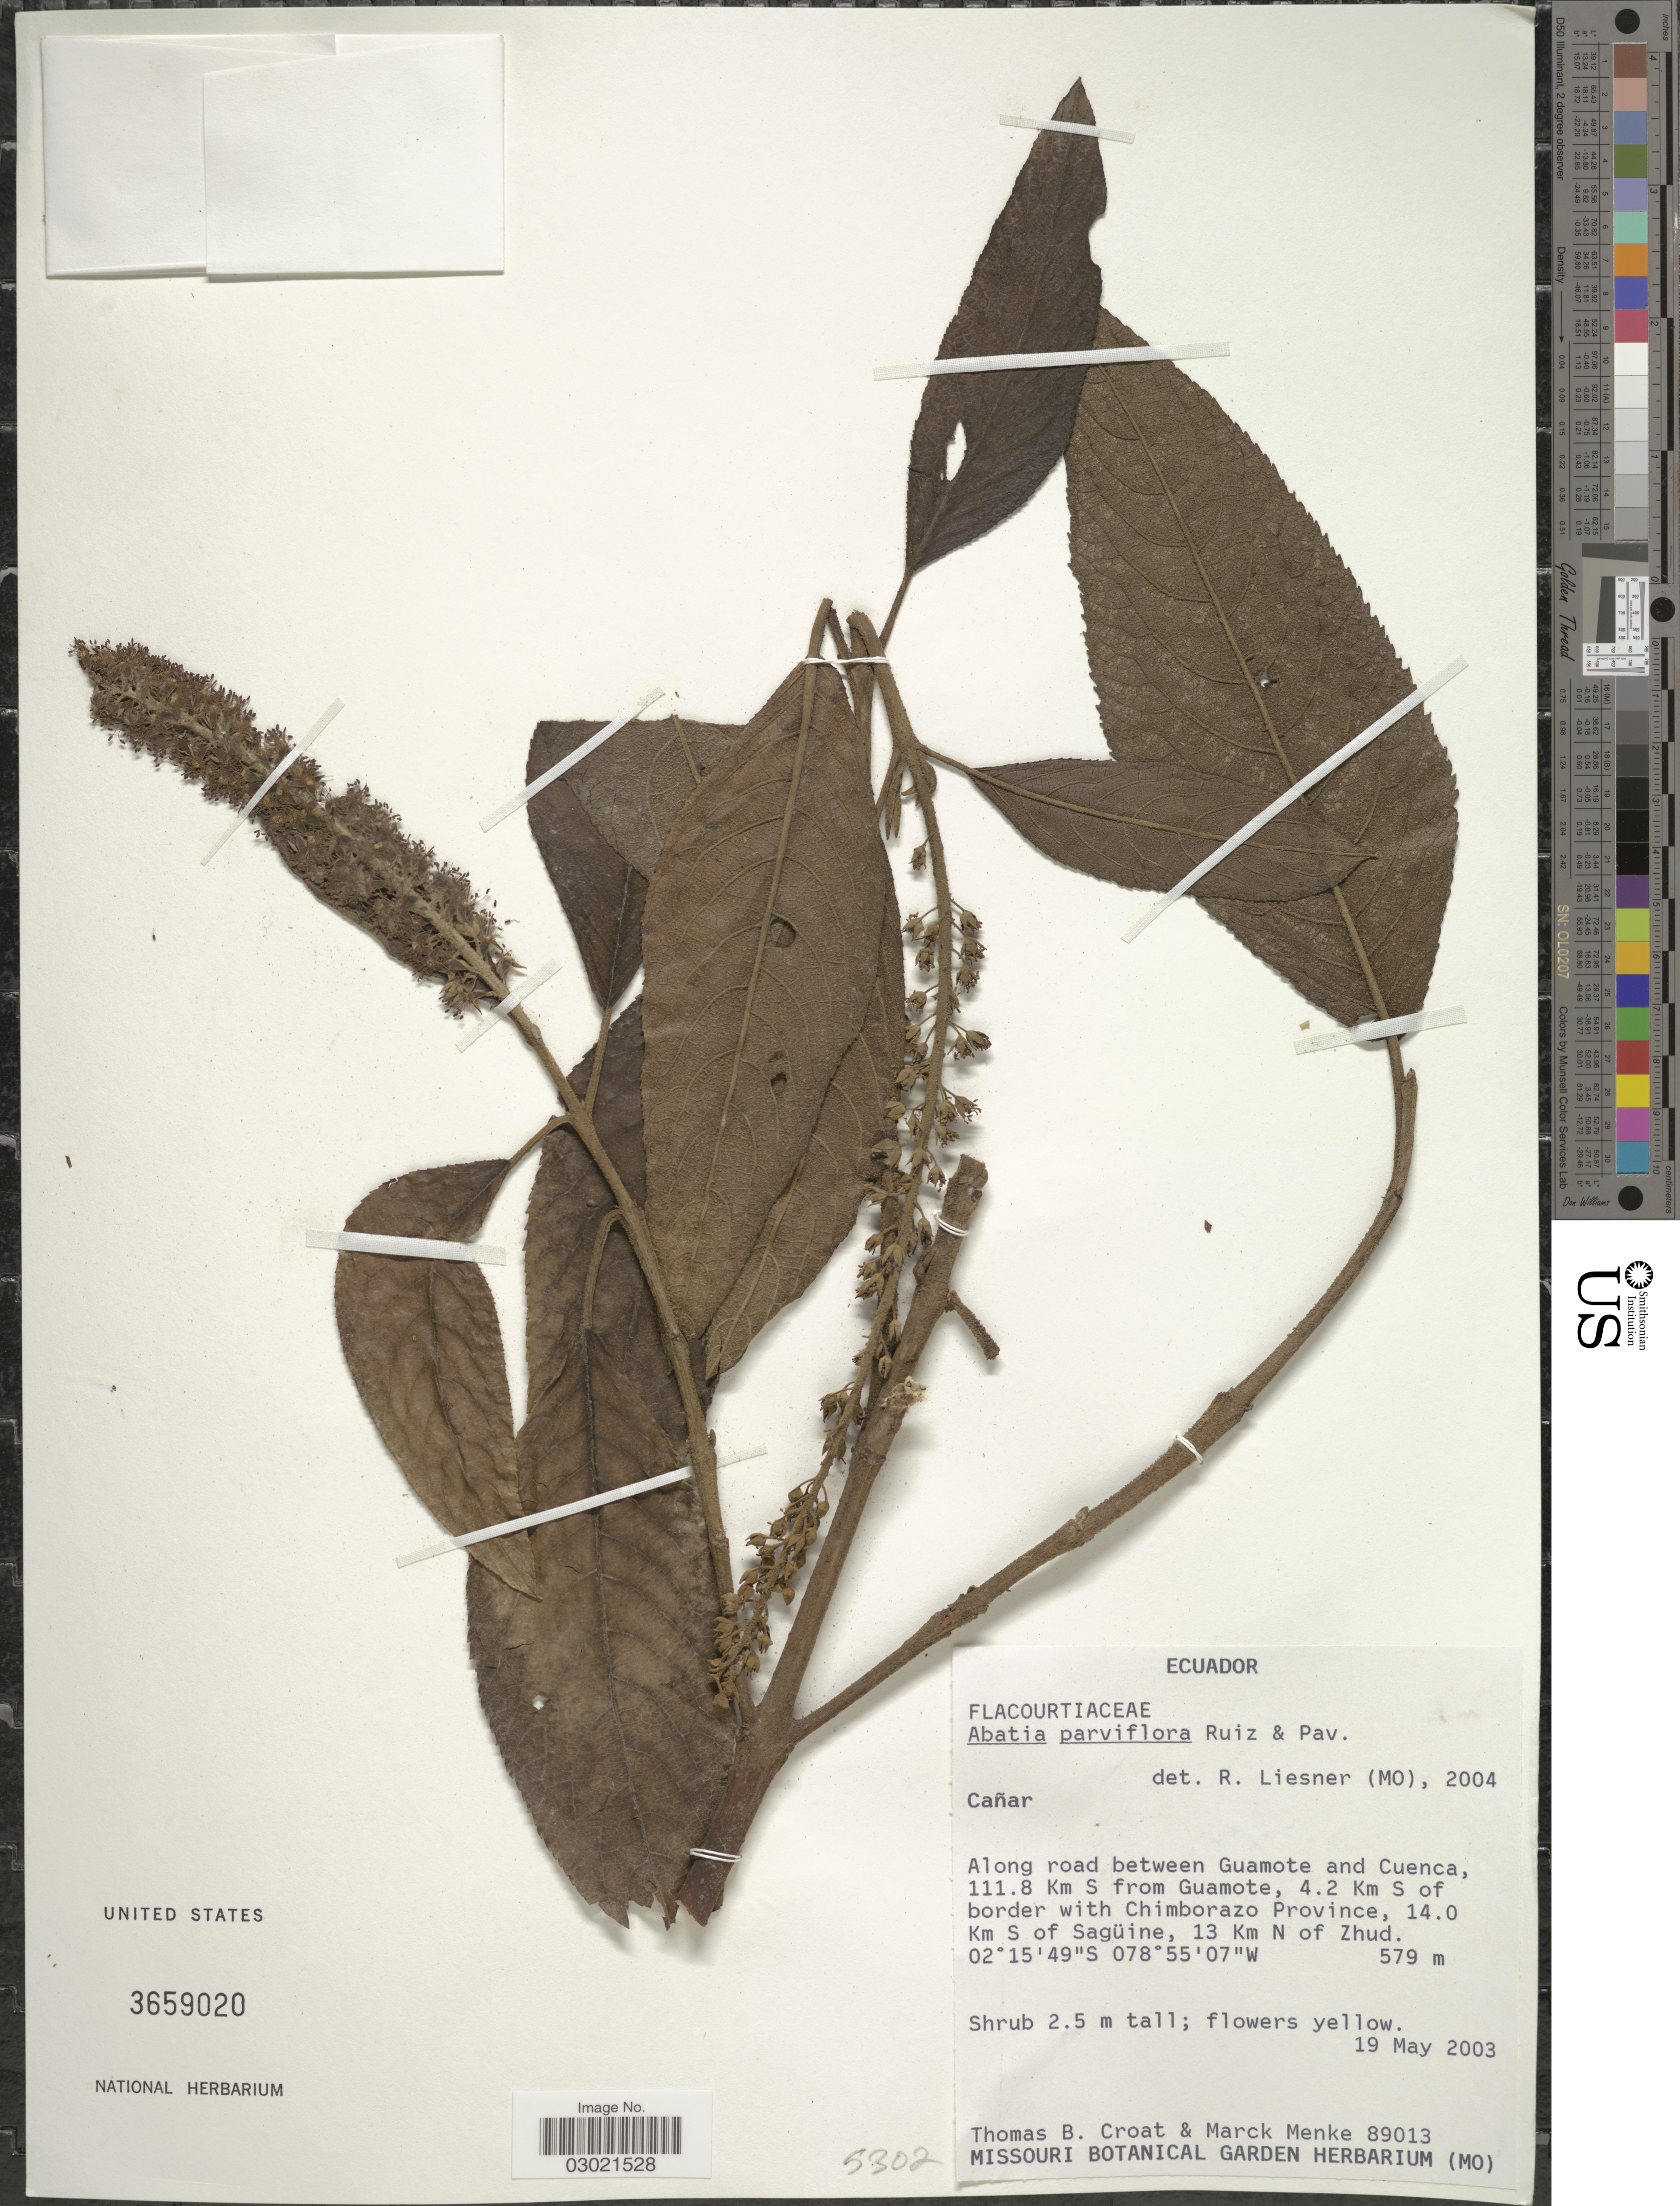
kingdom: Plantae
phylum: Tracheophyta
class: Magnoliopsida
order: Malpighiales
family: Salicaceae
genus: Abatia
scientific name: Abatia parviflora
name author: Ruiz & Pav.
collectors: T. B. Croat & M. Menke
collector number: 89013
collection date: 2003-05-19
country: Ecuador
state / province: Cañar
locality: Along road between Guamote and Cuenca, 111.8 Km S from Guamote, 4.2 Km S of border with Chimborazo Province, 14.0 Km S of Sagüine, 13 Km N of Zhud.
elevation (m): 579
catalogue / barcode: US 3659020